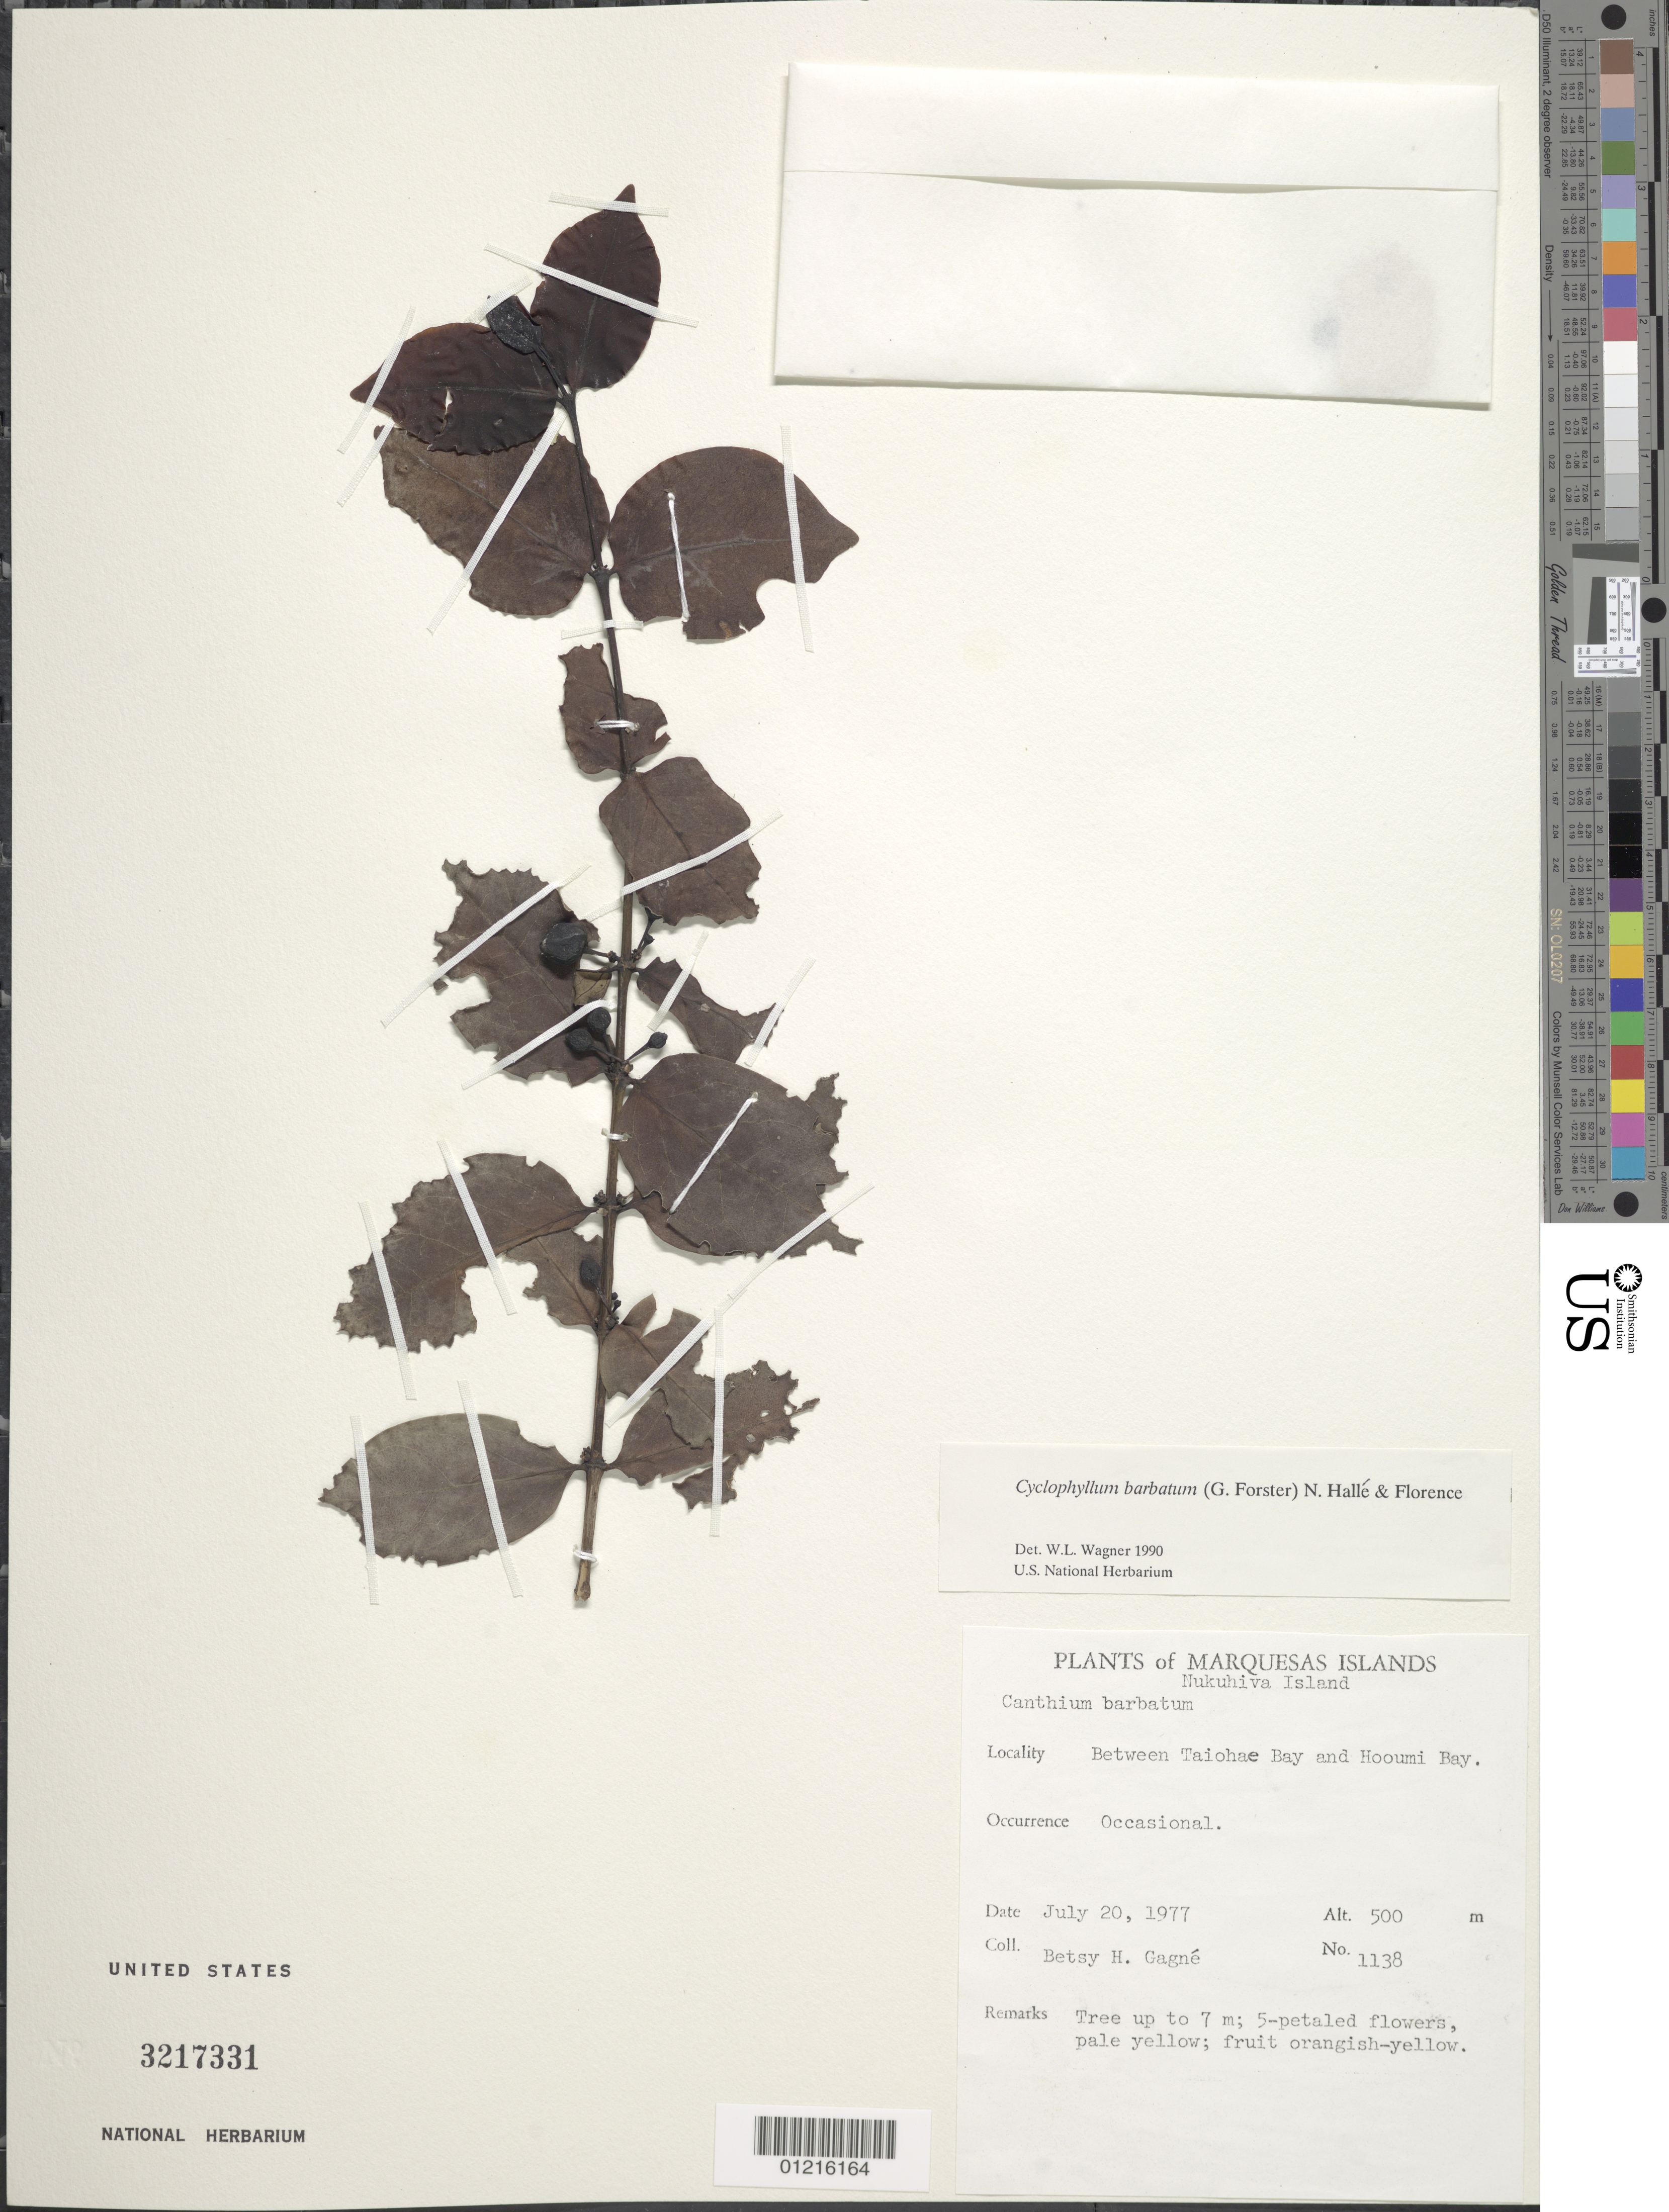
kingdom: Plantae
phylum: Tracheophyta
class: Magnoliopsida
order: Gentianales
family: Rubiaceae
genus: Cyclophyllum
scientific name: Cyclophyllum barbatum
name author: (G. Forst.) N. Hallé & J. Florence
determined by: Wagner, W. L., (BOT), Smithsonian Institution - National Museum of Natural History (UNITED STATES)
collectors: B. H. Gagné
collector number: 1138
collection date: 1977-07-20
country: French Polynesia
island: Nuku Hiva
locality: between Taiohae Bay and Hooumi Bay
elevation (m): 500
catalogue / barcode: US 3217331